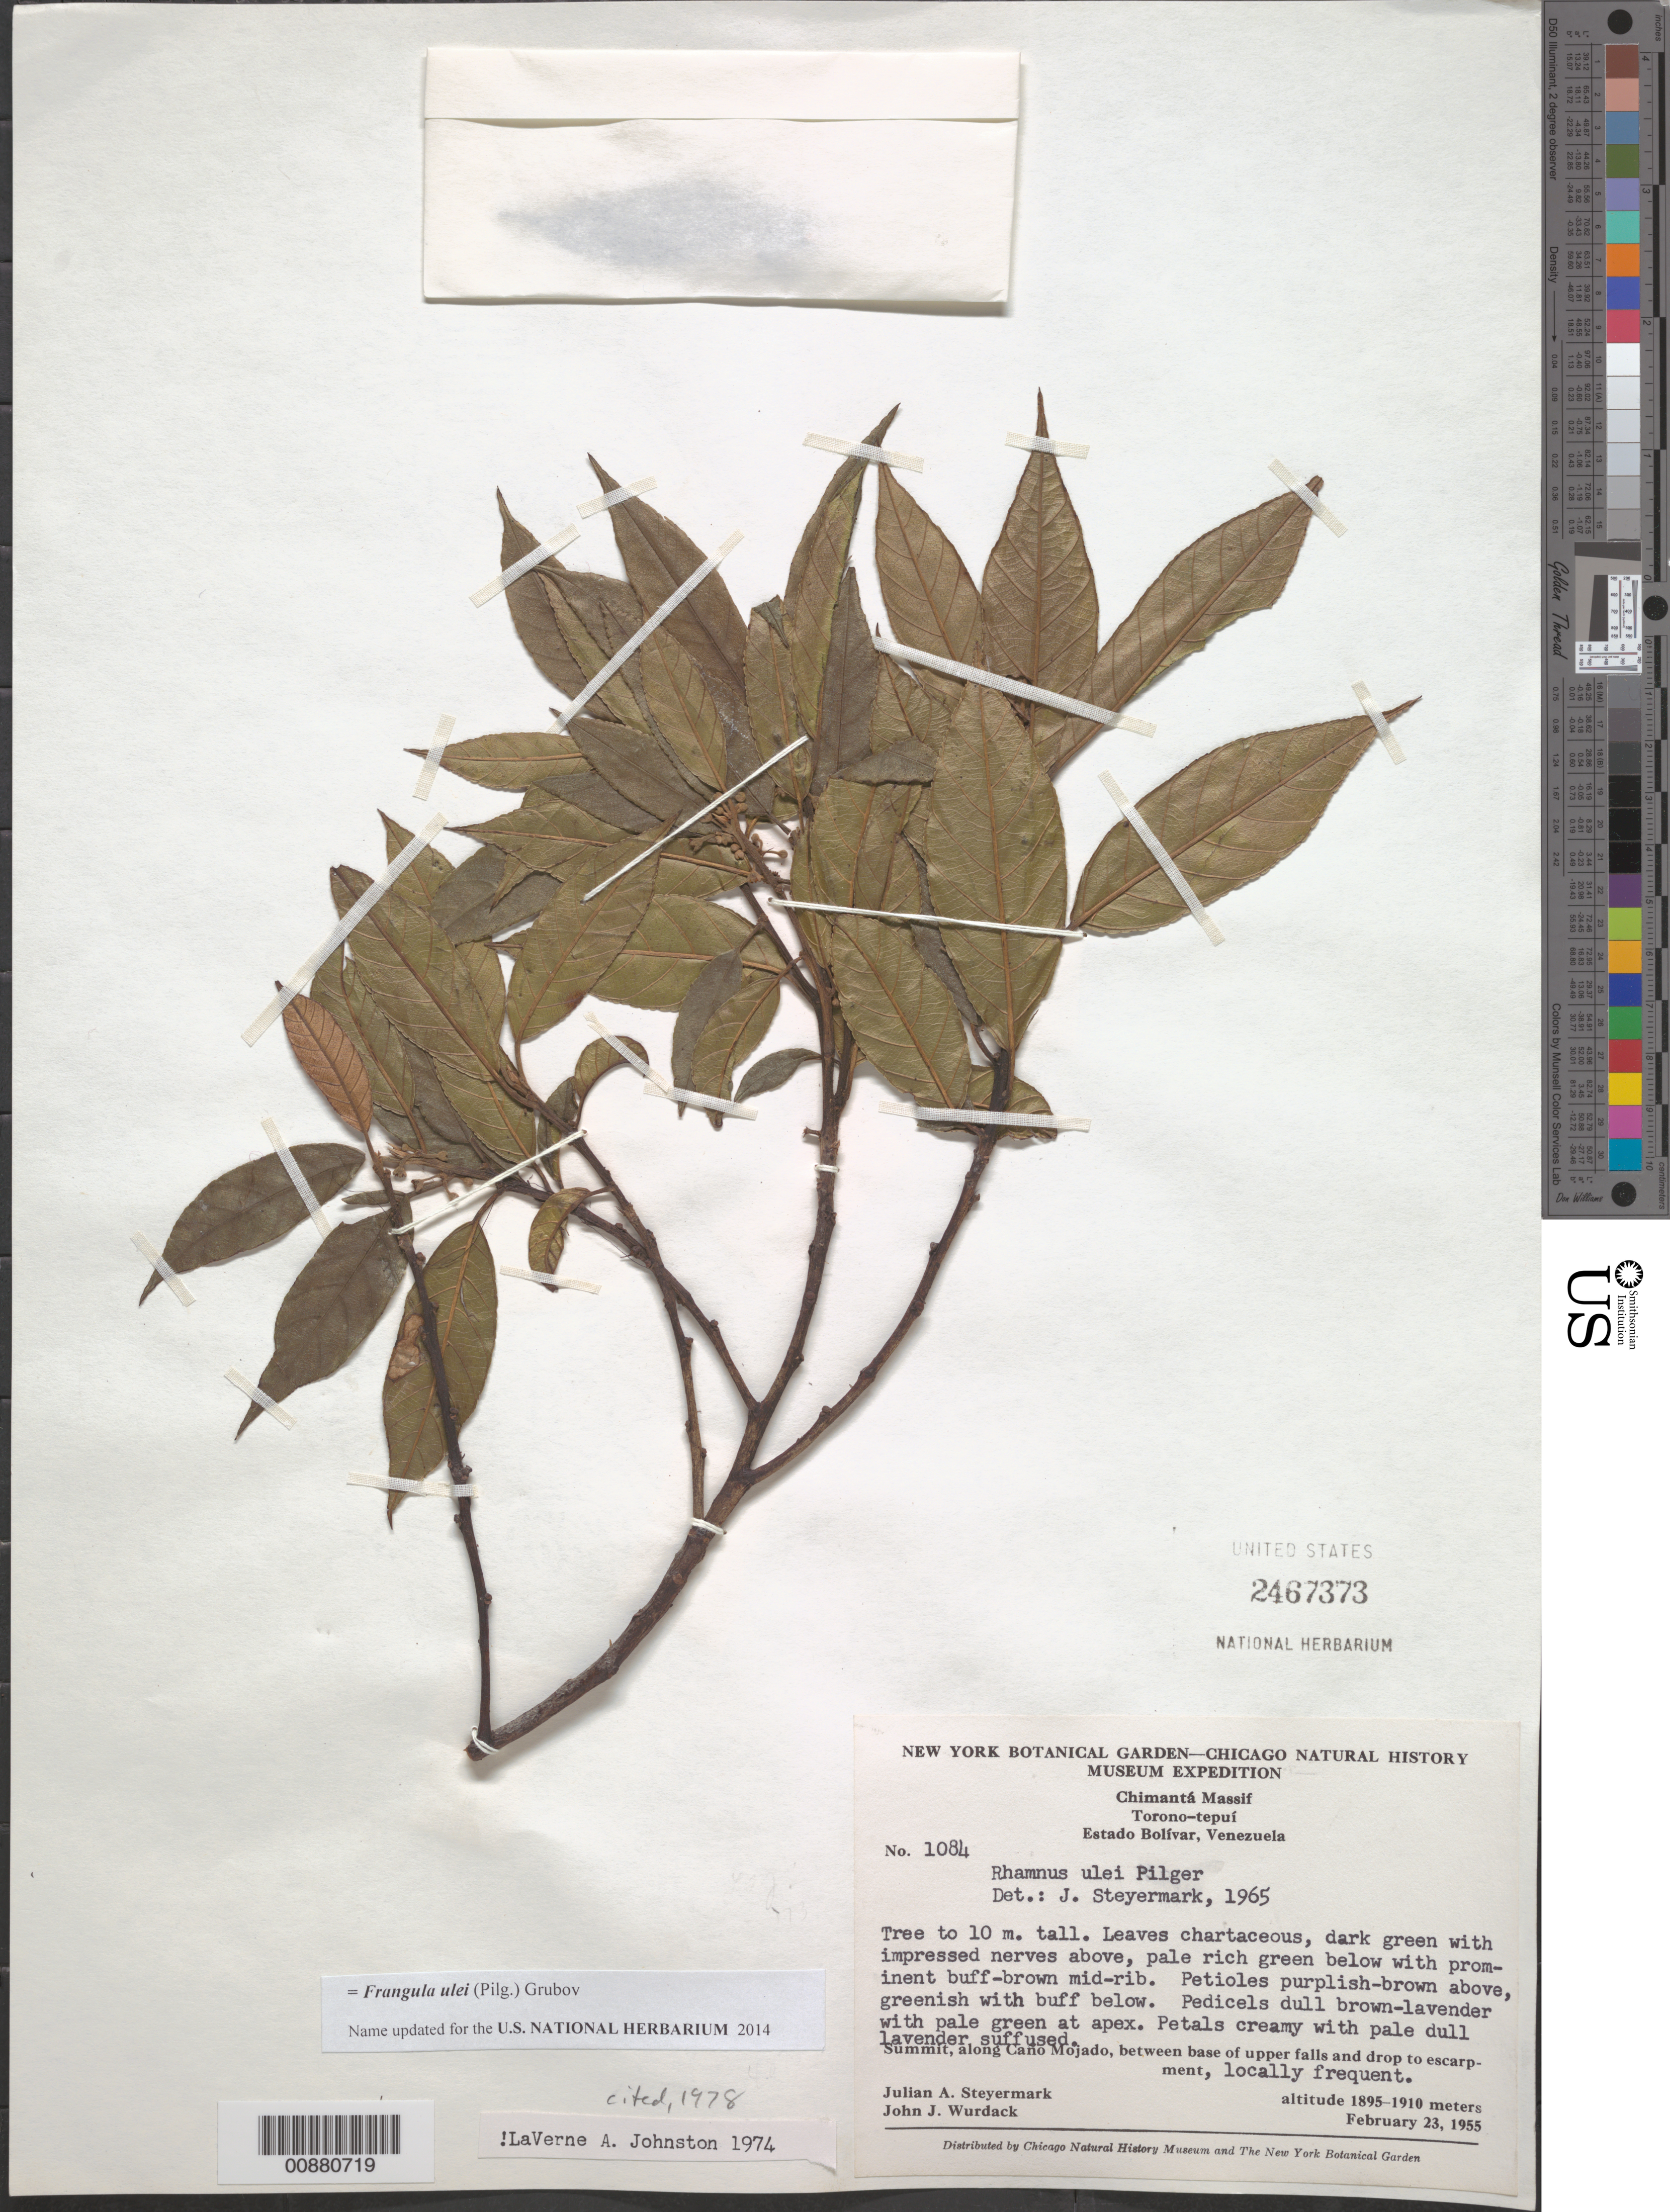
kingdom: Plantae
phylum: Tracheophyta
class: Magnoliopsida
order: Rosales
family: Rhamnaceae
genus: Frangula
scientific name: Frangula ulei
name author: (Pilg.) Grubov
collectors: J. Steyermark & J. J. Wurdack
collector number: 55 1084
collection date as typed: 23-Feb-55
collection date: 1955-02-23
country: Venezuela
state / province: Bolívar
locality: Chimantá Massif, Caño Mojado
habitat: Summit, between base ofupper falls and drop to escarpment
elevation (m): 1895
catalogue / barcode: US 2467373